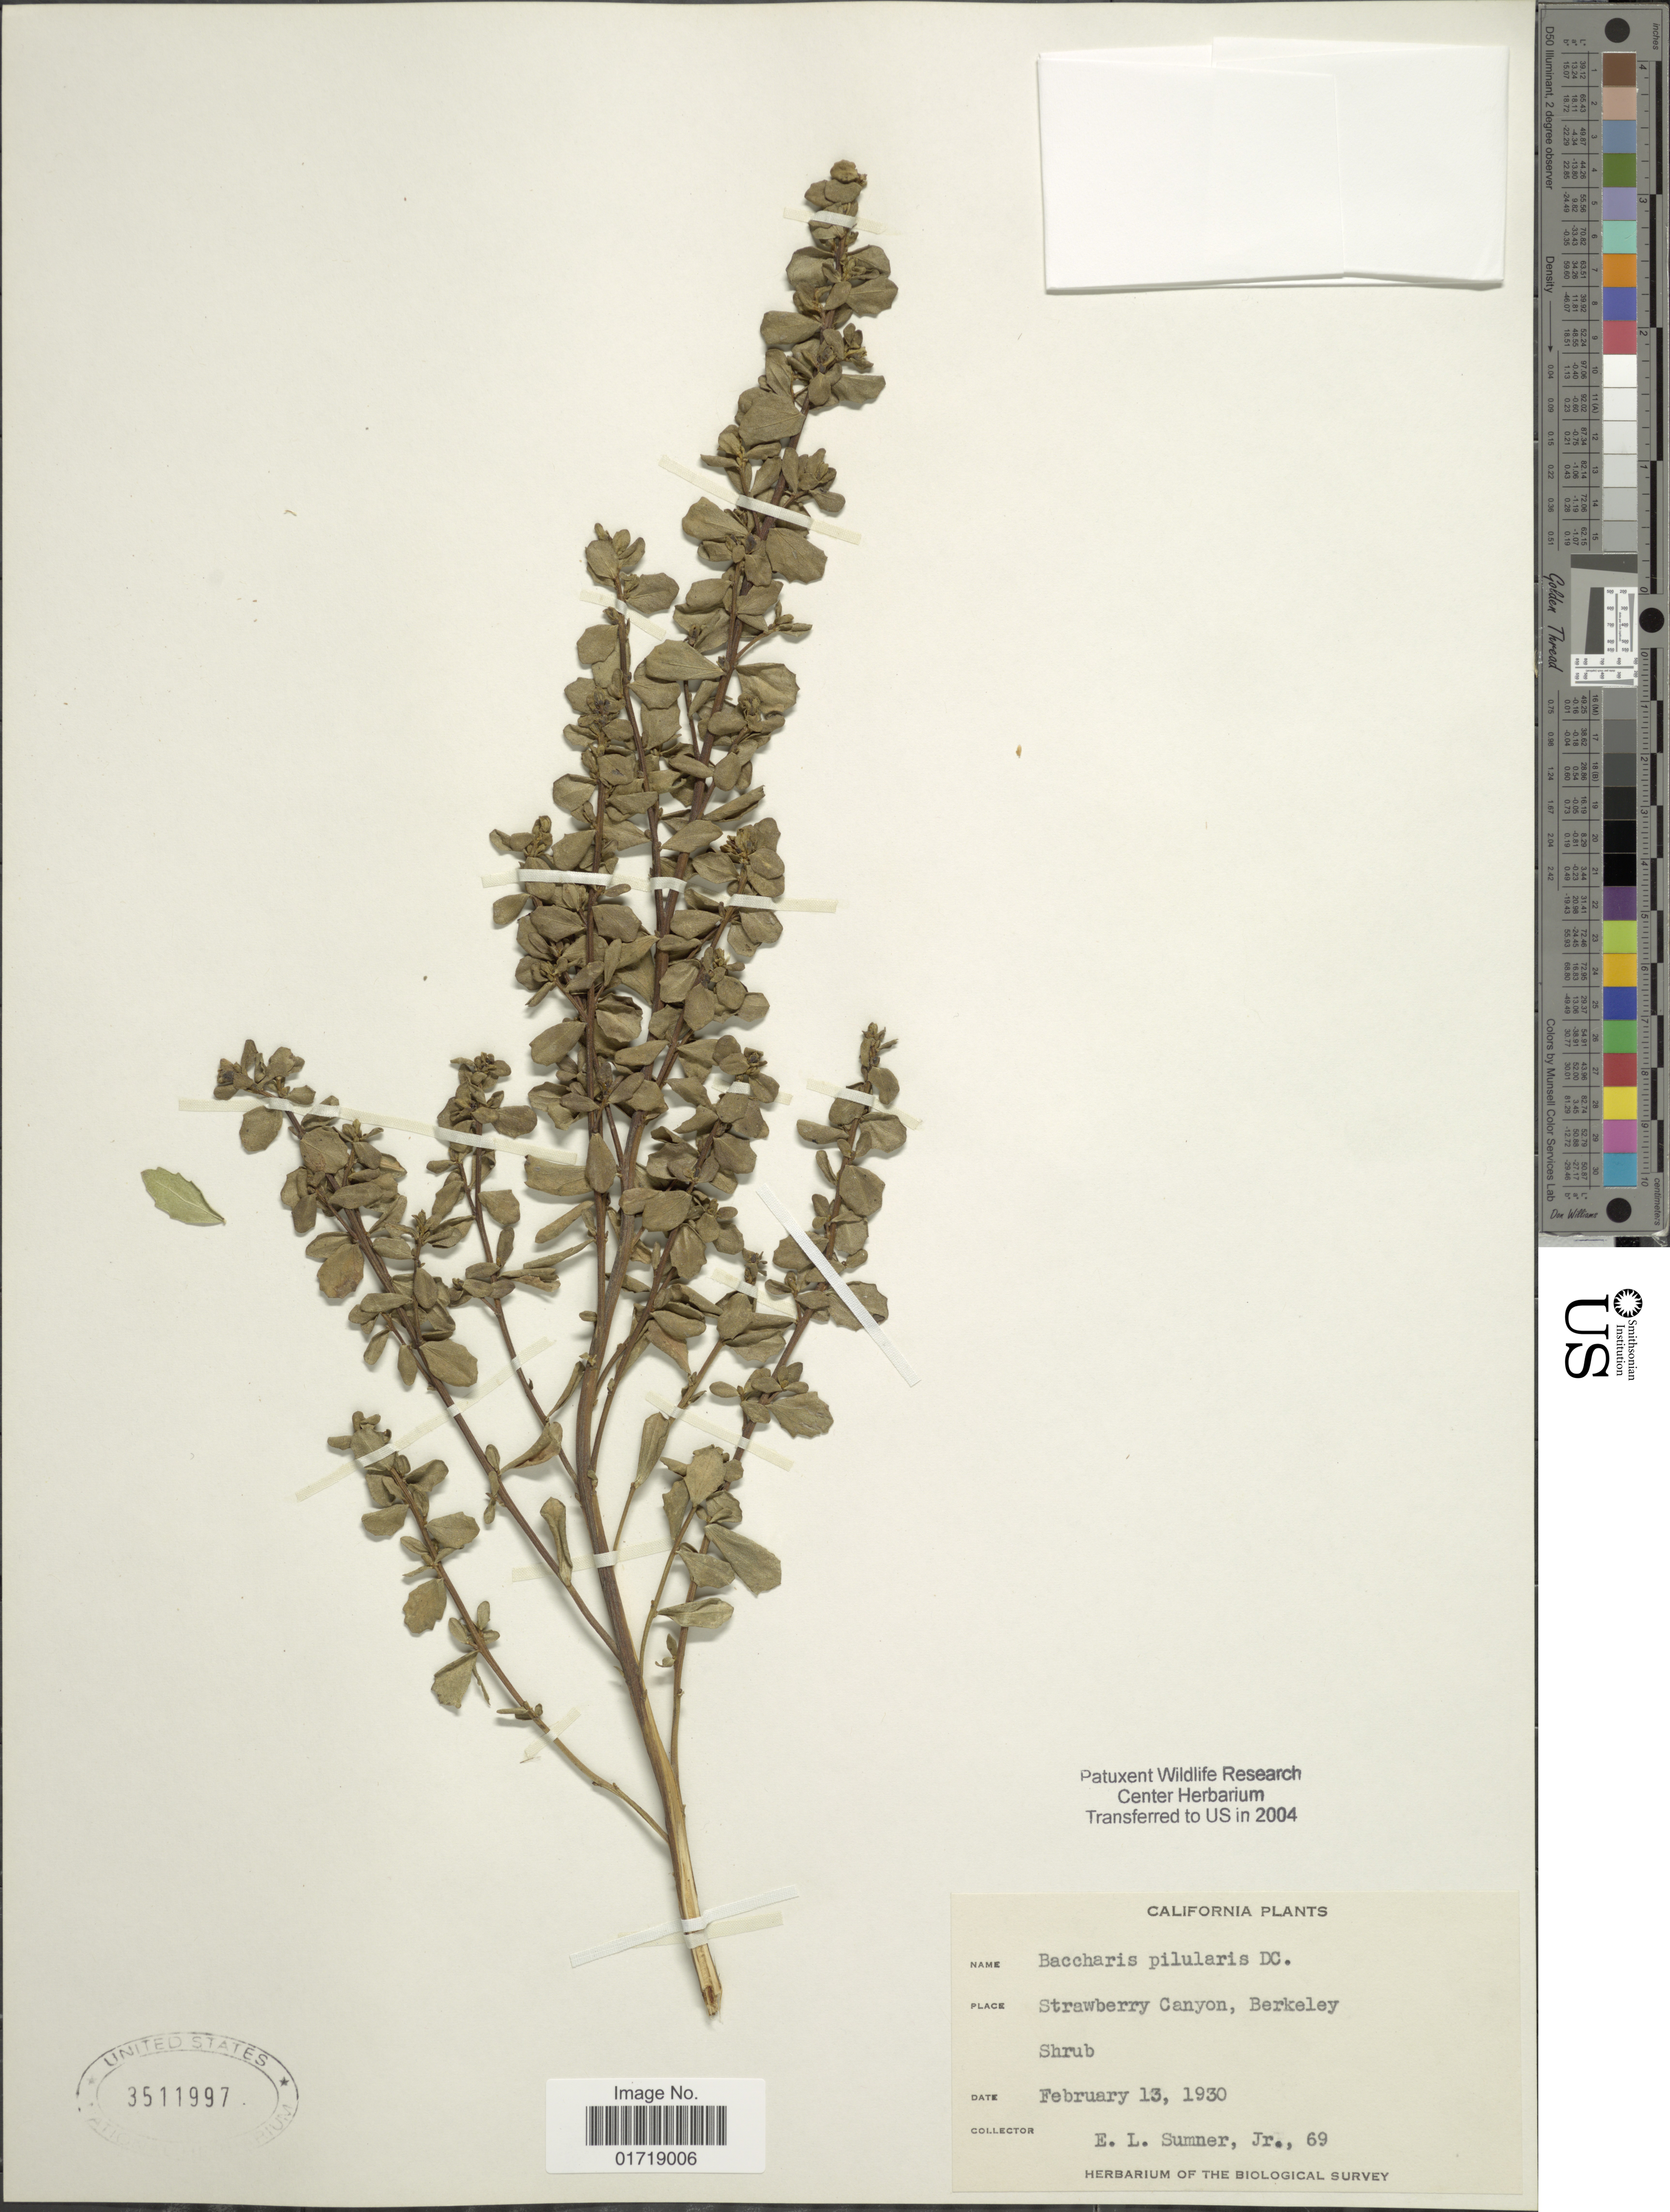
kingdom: Plantae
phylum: Tracheophyta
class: Magnoliopsida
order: Asterales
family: Asteraceae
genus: Baccharis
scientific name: Baccharis pilularis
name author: DC.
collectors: E. Sumner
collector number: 69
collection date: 1930-02-13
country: United States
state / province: California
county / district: Alameda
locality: Strawberry Canyon, Berkeley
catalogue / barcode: US 3611997